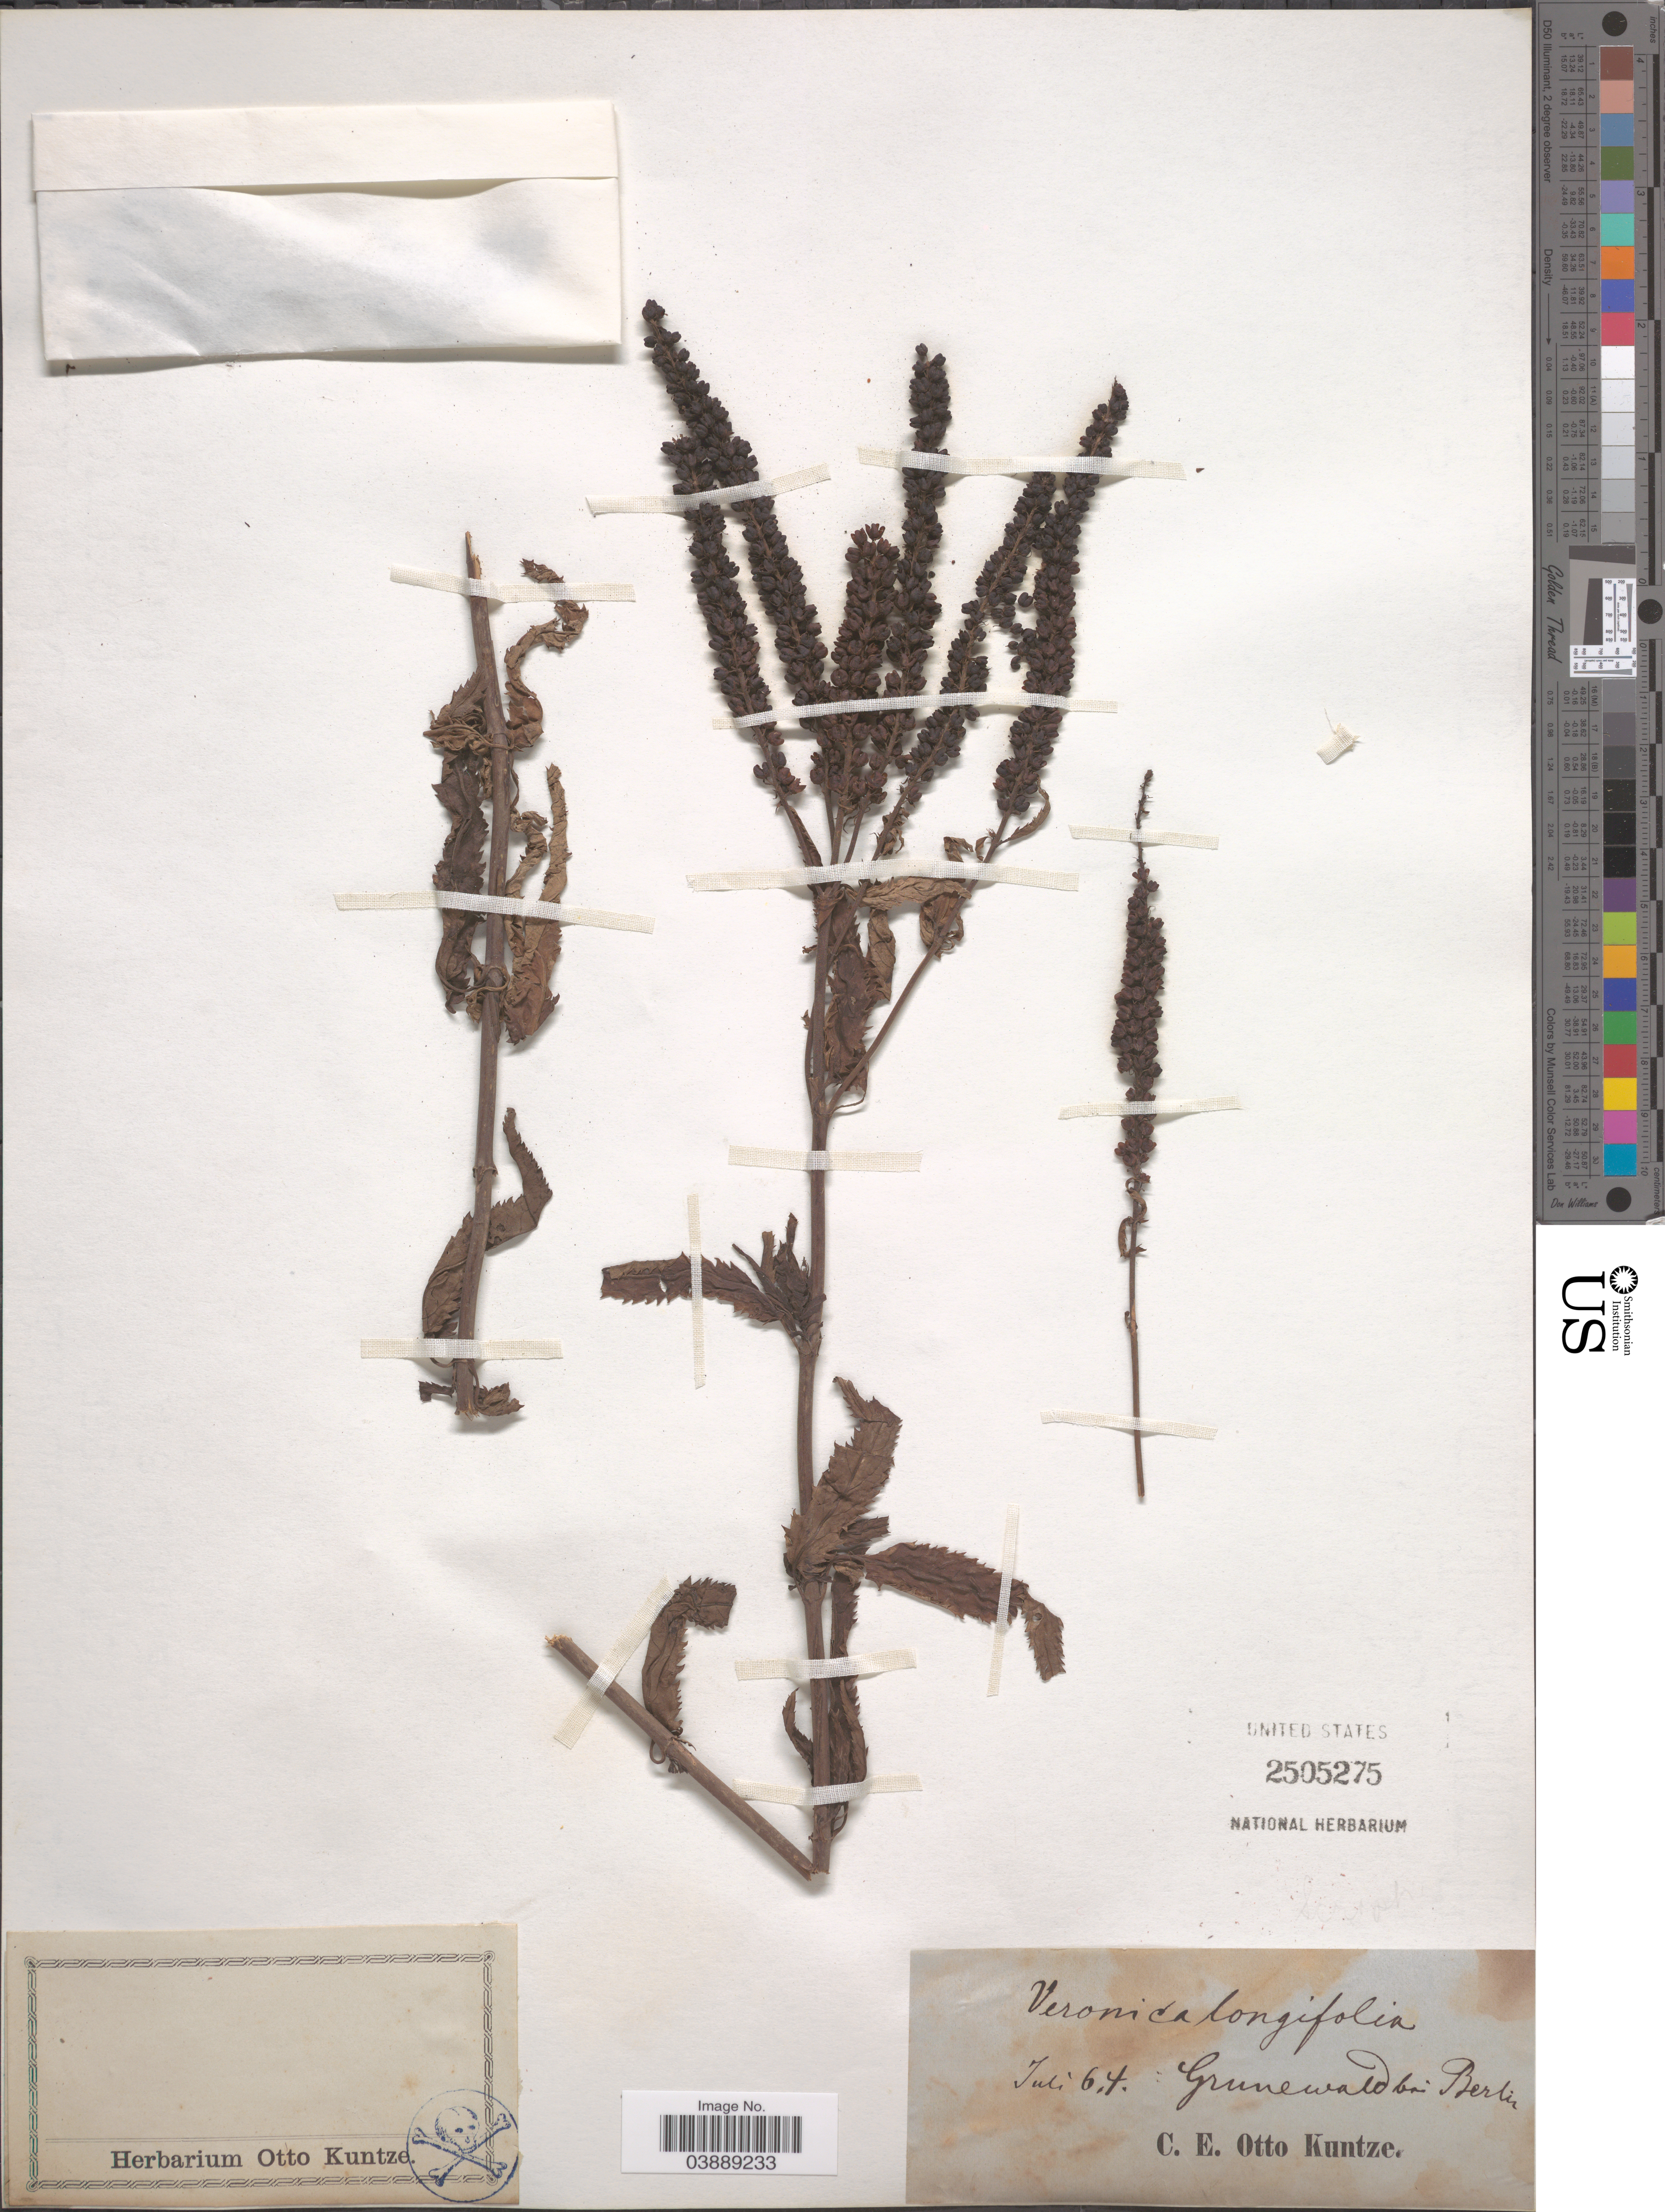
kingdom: Plantae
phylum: Tracheophyta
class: Magnoliopsida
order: Lamiales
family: Plantaginaceae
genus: Veronica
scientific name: Veronica longifolia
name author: L.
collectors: C.E.O. Kuntze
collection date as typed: Transcribed d/m/y: /6/64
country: Germany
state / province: Berlin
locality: Grunewald bai Berlin.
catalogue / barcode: US 2505275